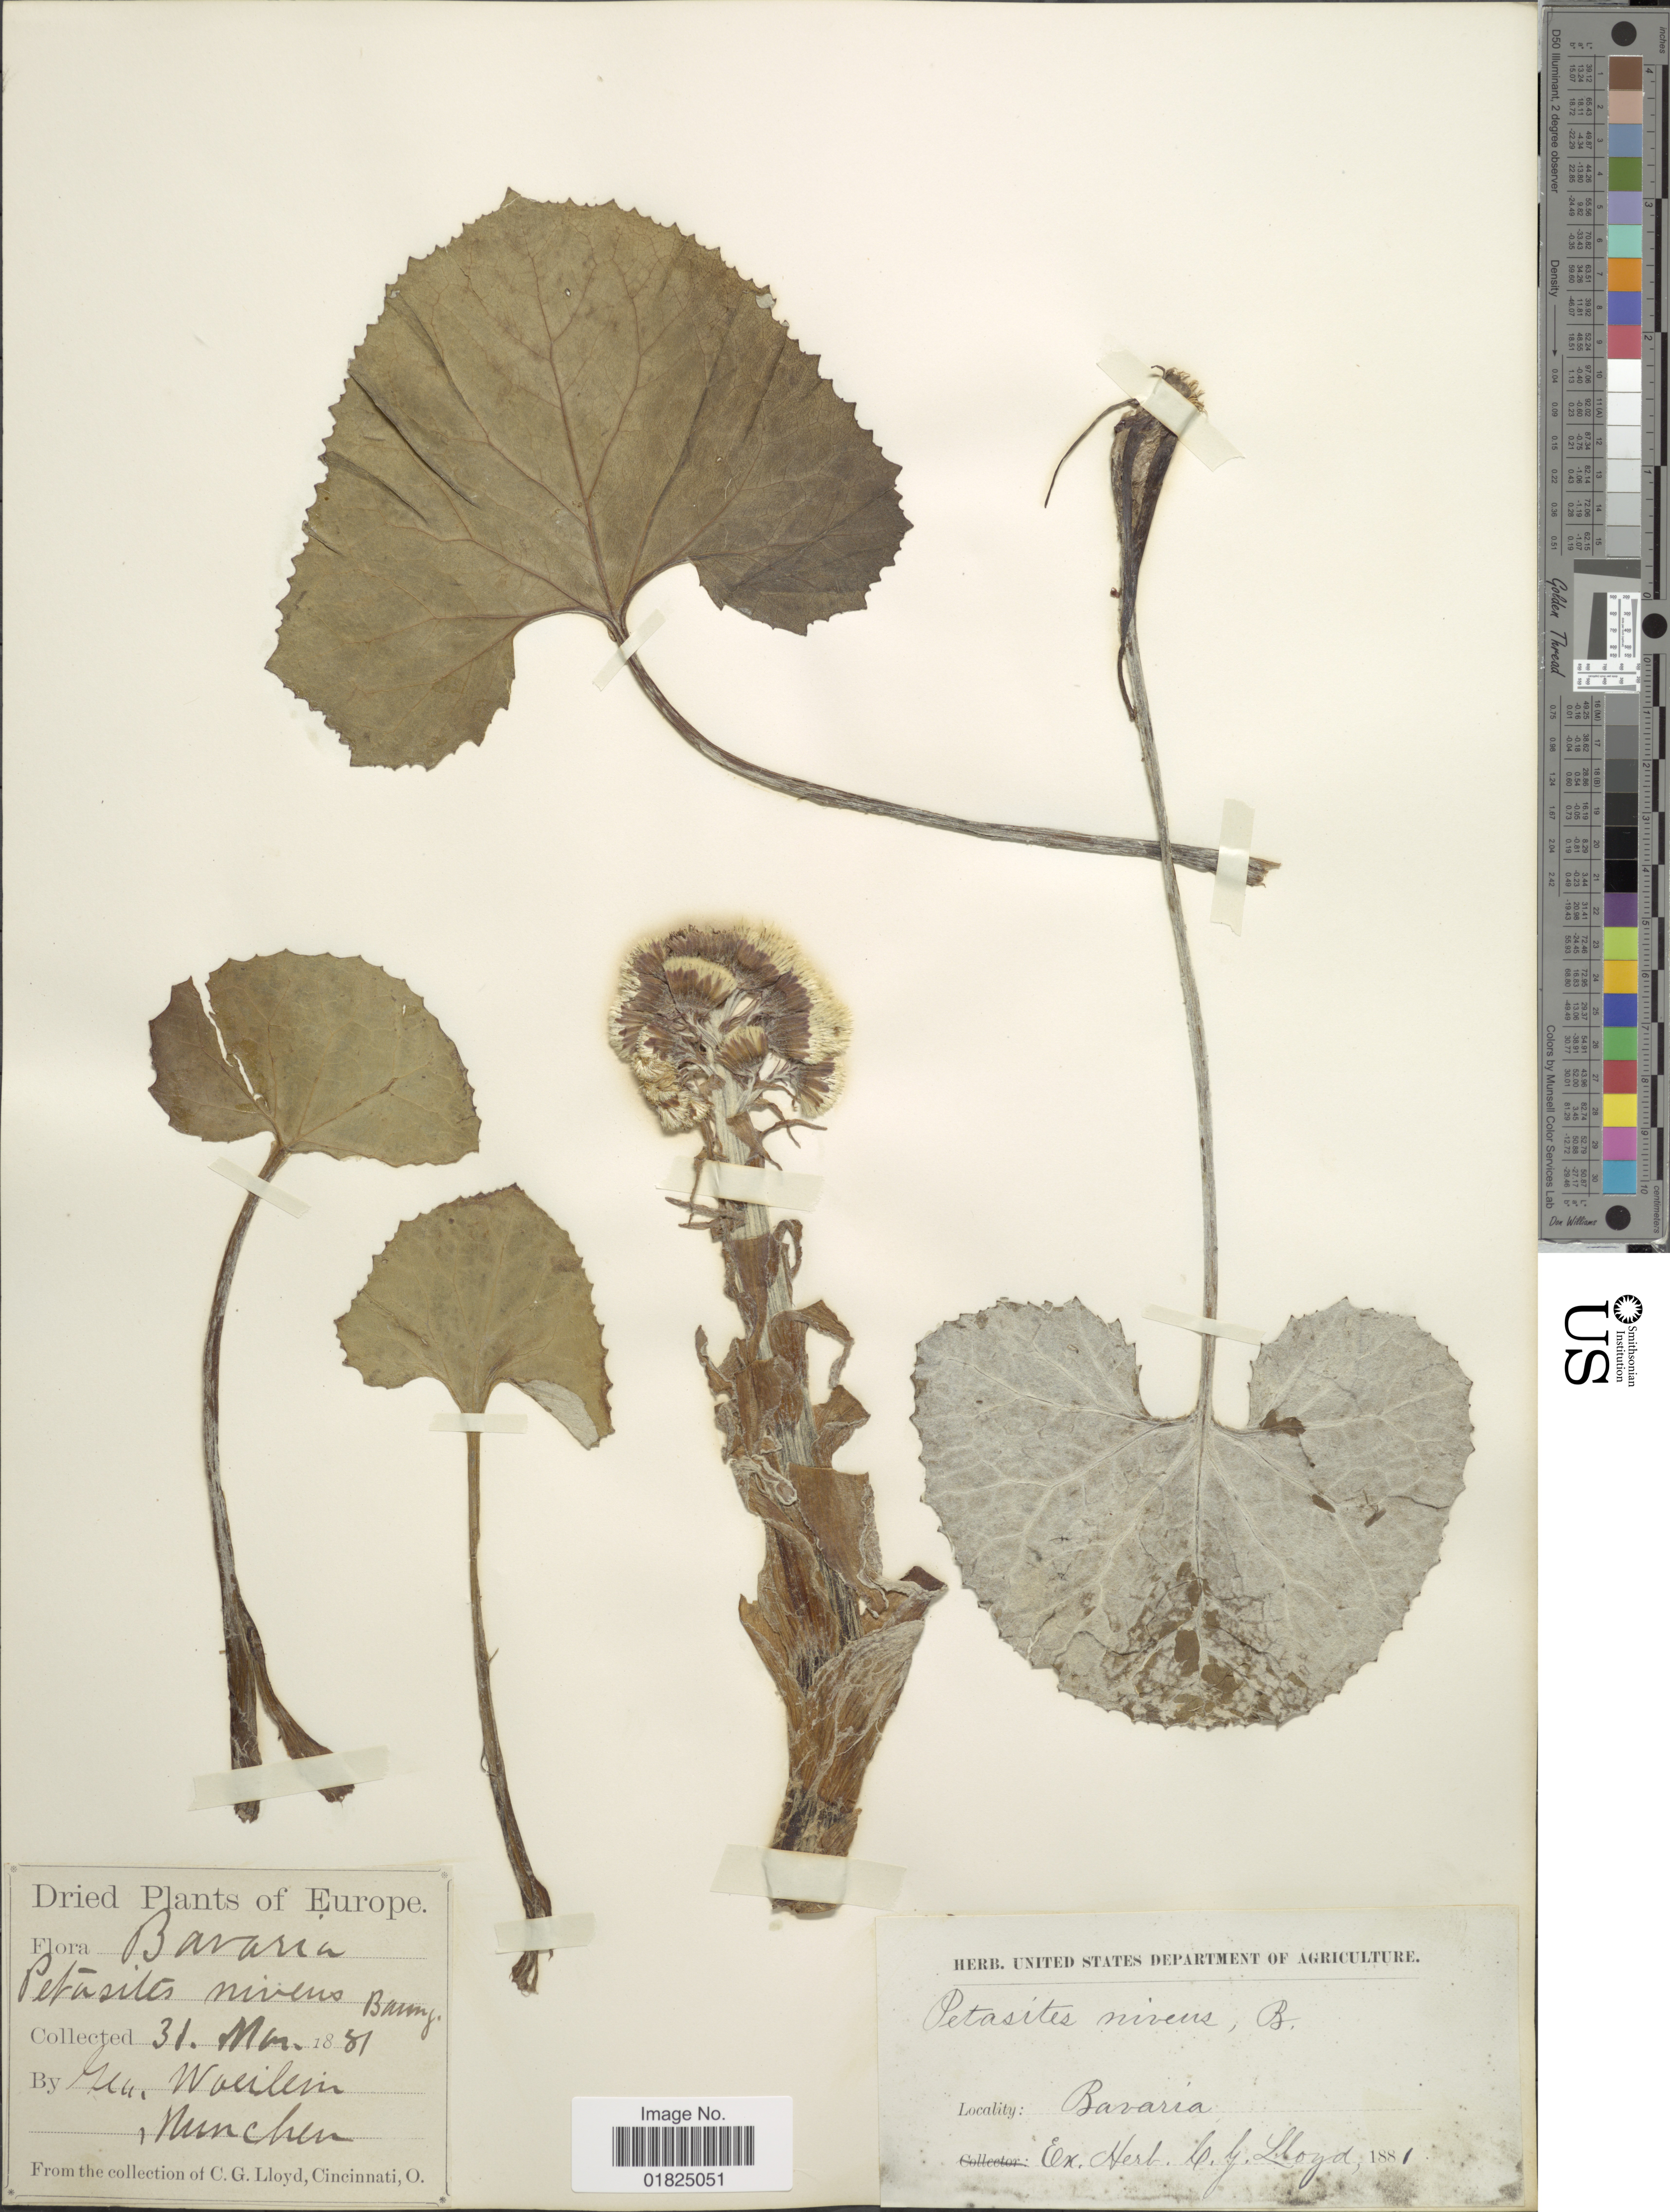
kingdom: Plantae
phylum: Tracheophyta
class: Magnoliopsida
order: Asterales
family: Asteraceae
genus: Petasites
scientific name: Petasites paradoxus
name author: (Retz.) Baumg.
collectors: G. Woerlein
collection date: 1881-03-31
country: Germany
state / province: Bayern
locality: Bavaria